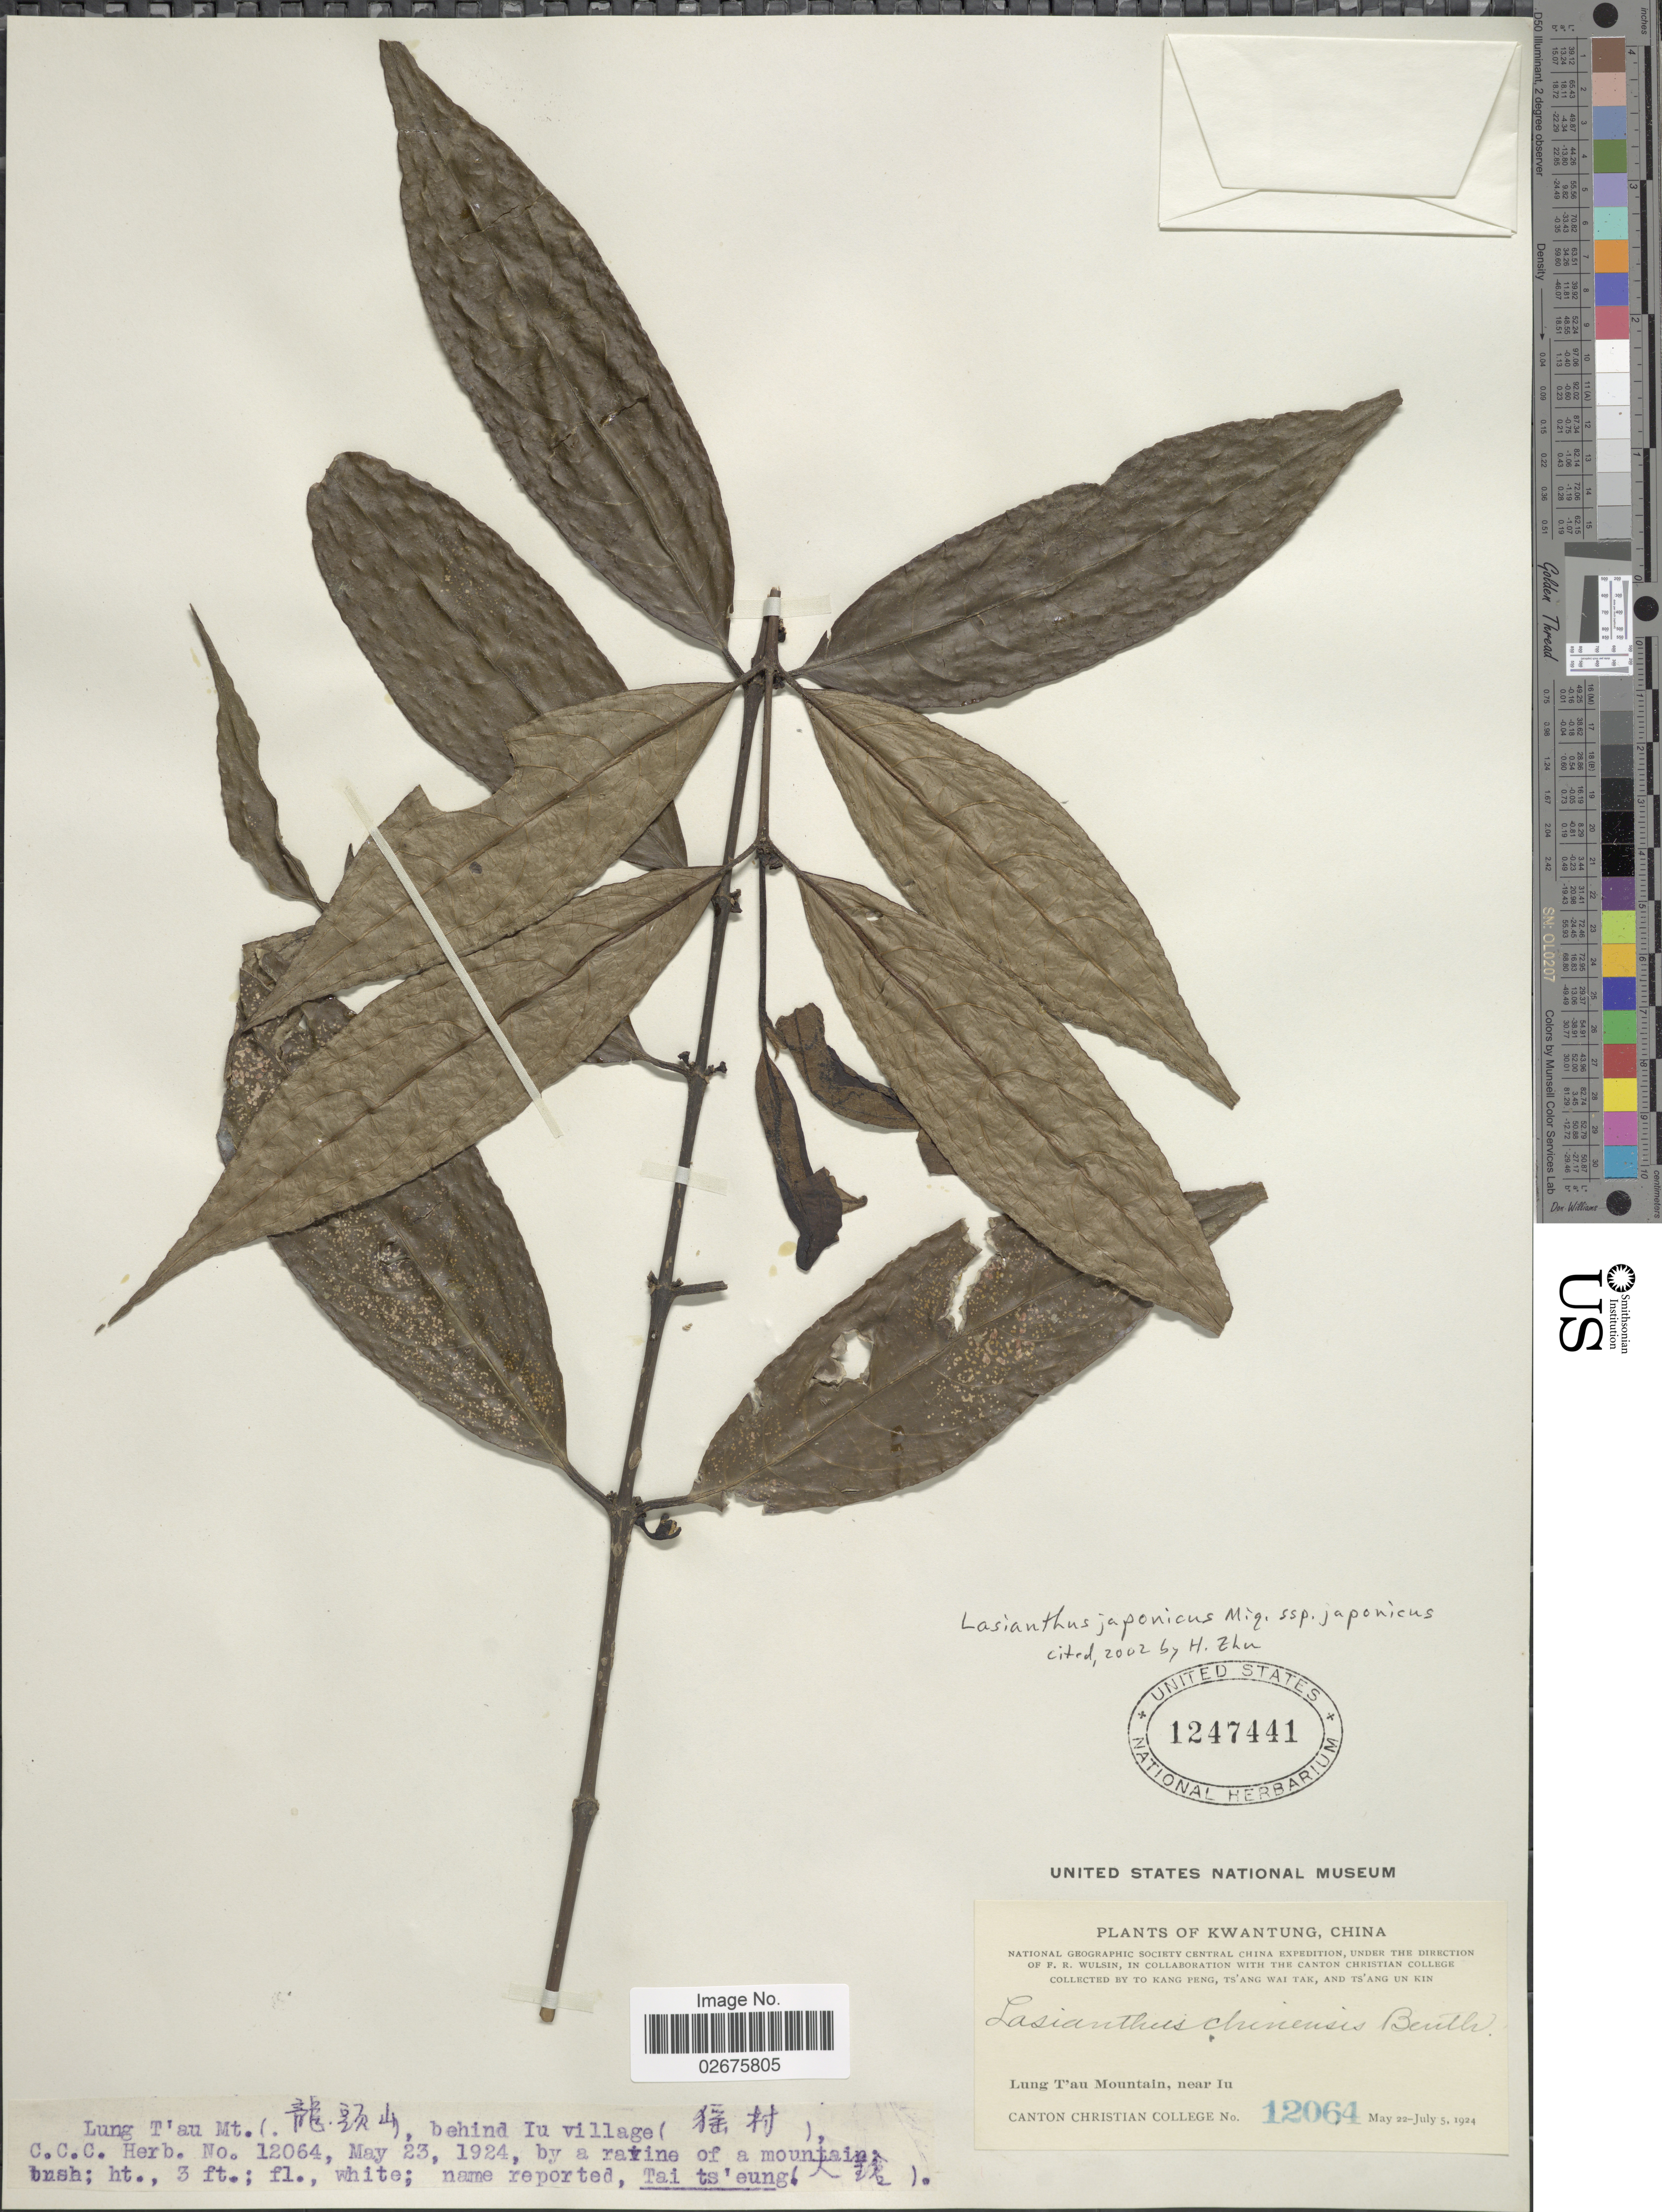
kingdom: Plantae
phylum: Tracheophyta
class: Magnoliopsida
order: Gentianales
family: Rubiaceae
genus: Lasianthus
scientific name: Lasianthus japonicus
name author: Miq.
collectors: Canton Christian College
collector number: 12064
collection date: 1924-05-23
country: China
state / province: Guangdong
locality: Kwangtung, Lung T'au Mt (X), behind Iu village (X), by a ravine of a mountain brush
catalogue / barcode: US 1247441